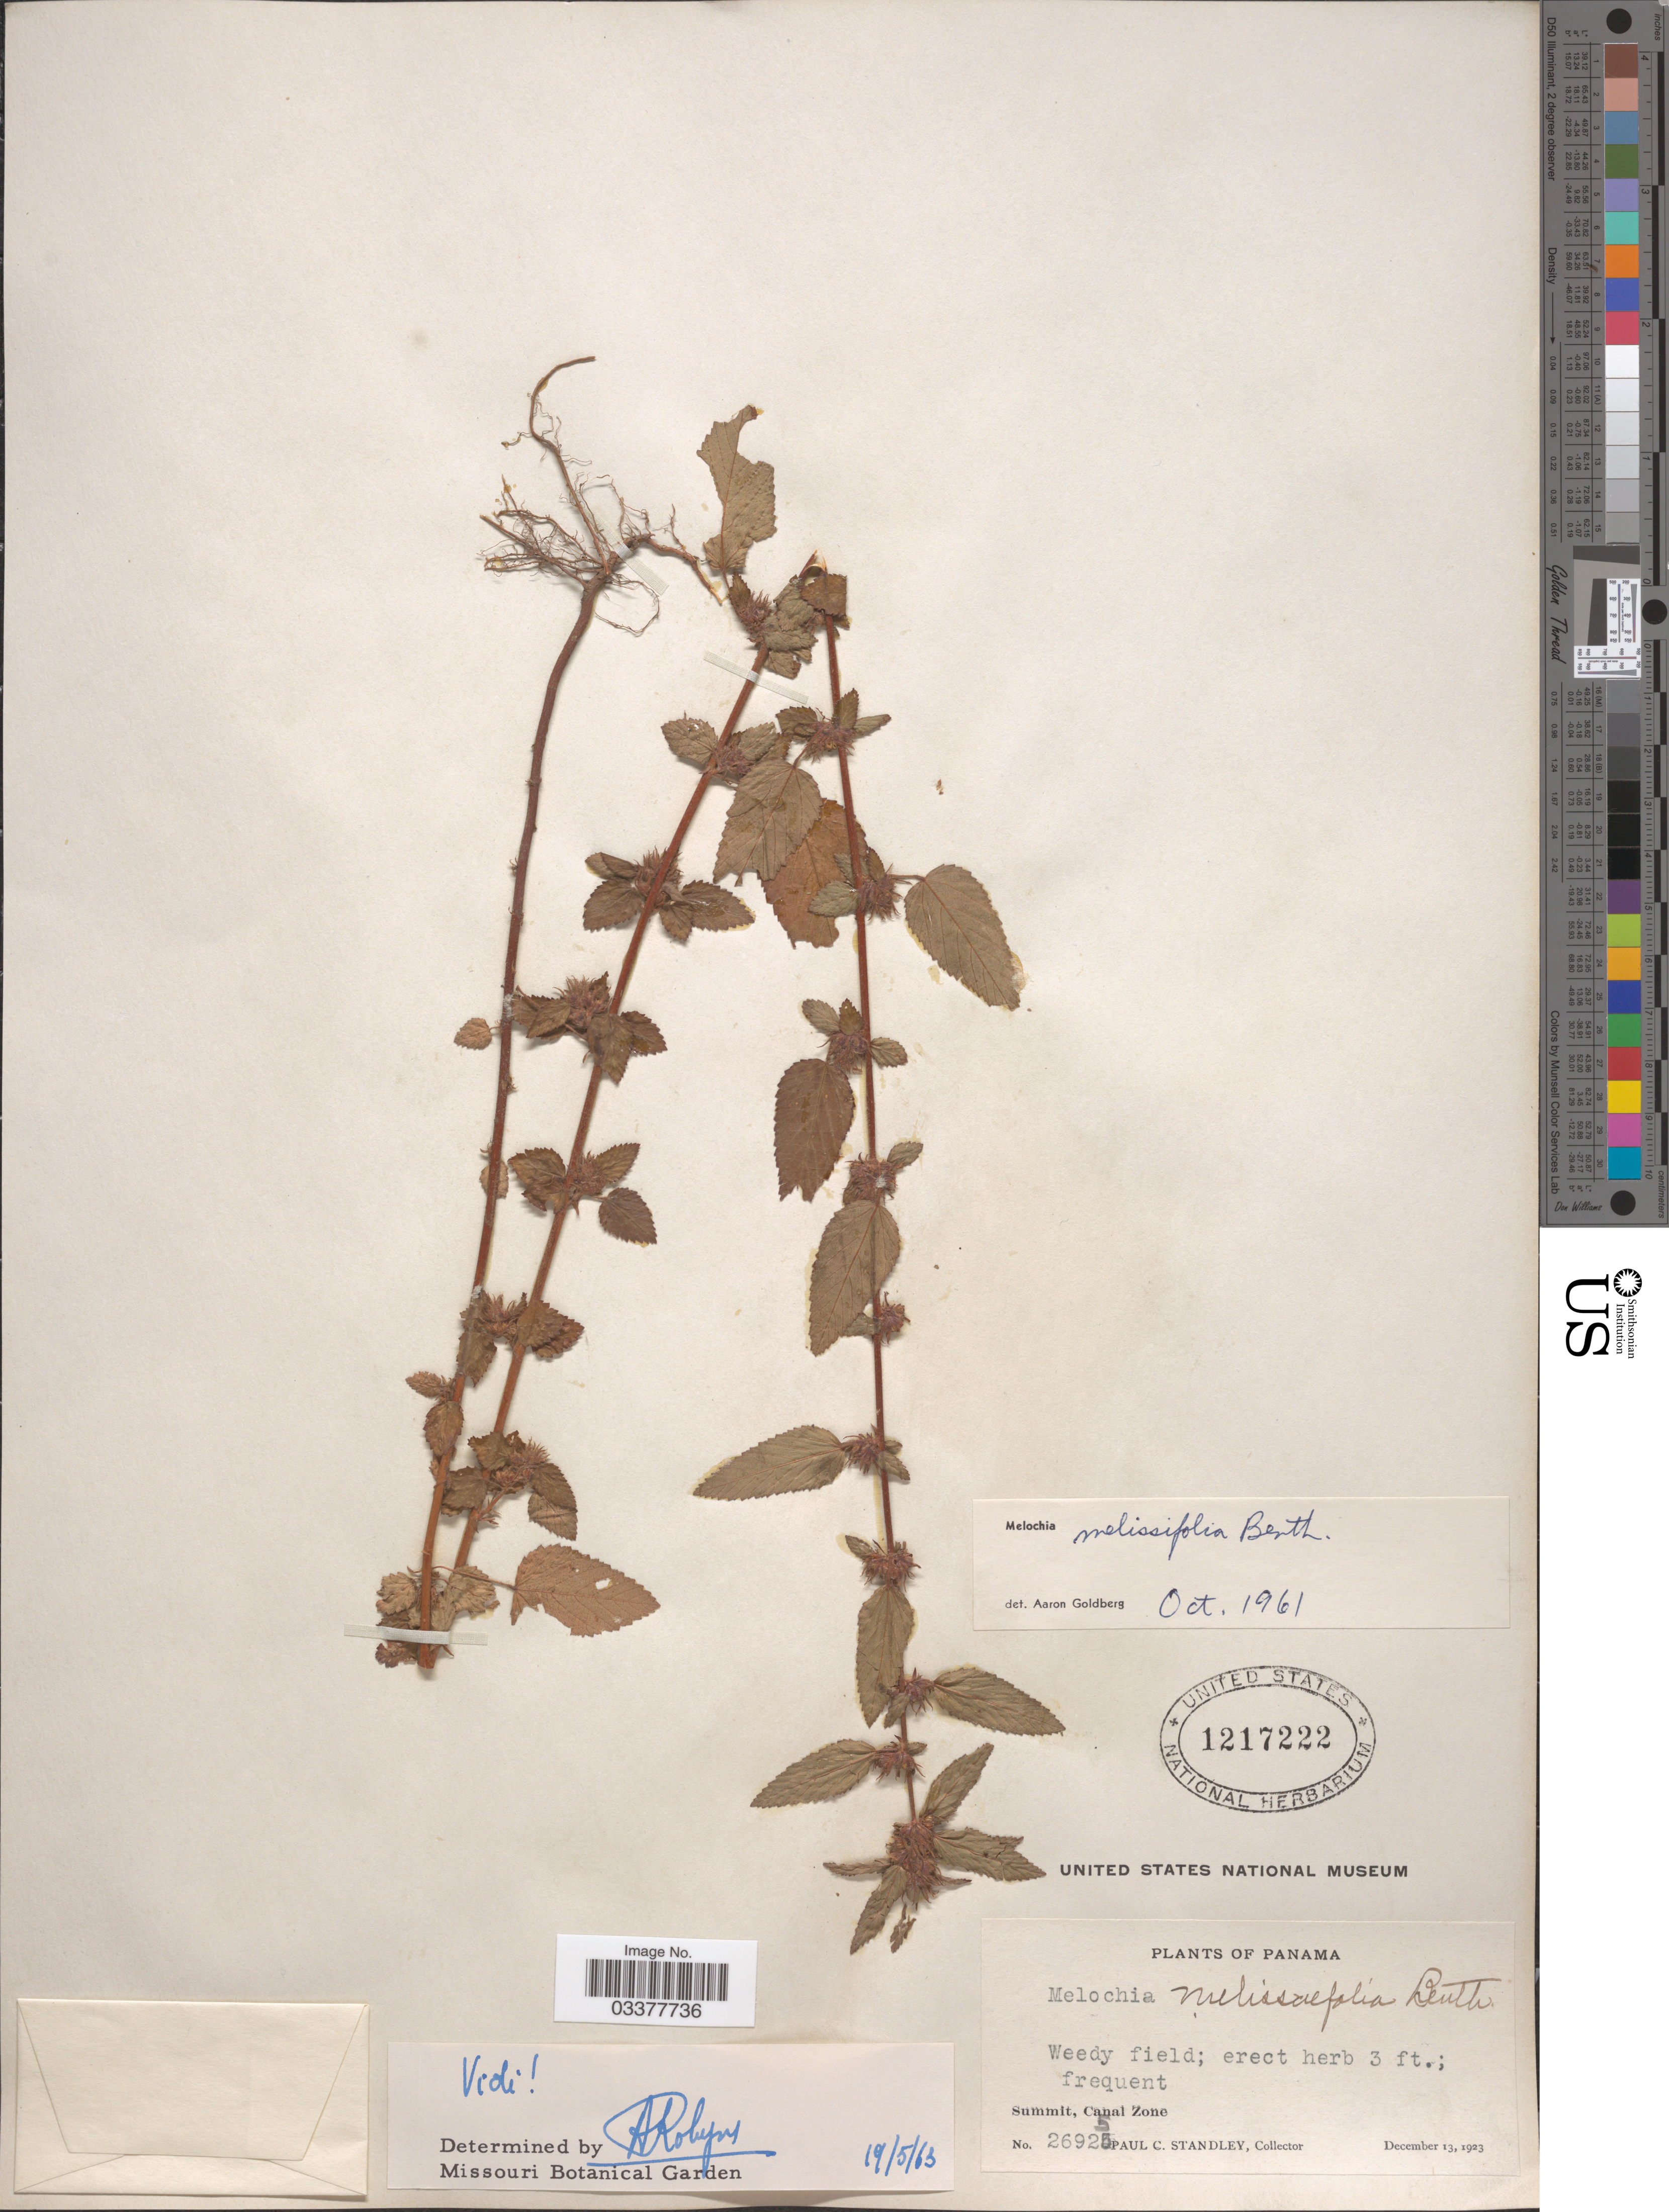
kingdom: Plantae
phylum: Tracheophyta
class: Magnoliopsida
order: Malvales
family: Malvaceae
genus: Melochia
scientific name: Melochia melissifolia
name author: Benth.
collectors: P. C. Standley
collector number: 26925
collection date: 1923-12-13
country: Panama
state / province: Colón / Panamá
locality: Summit, Canal Zone.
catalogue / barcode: US 1217222